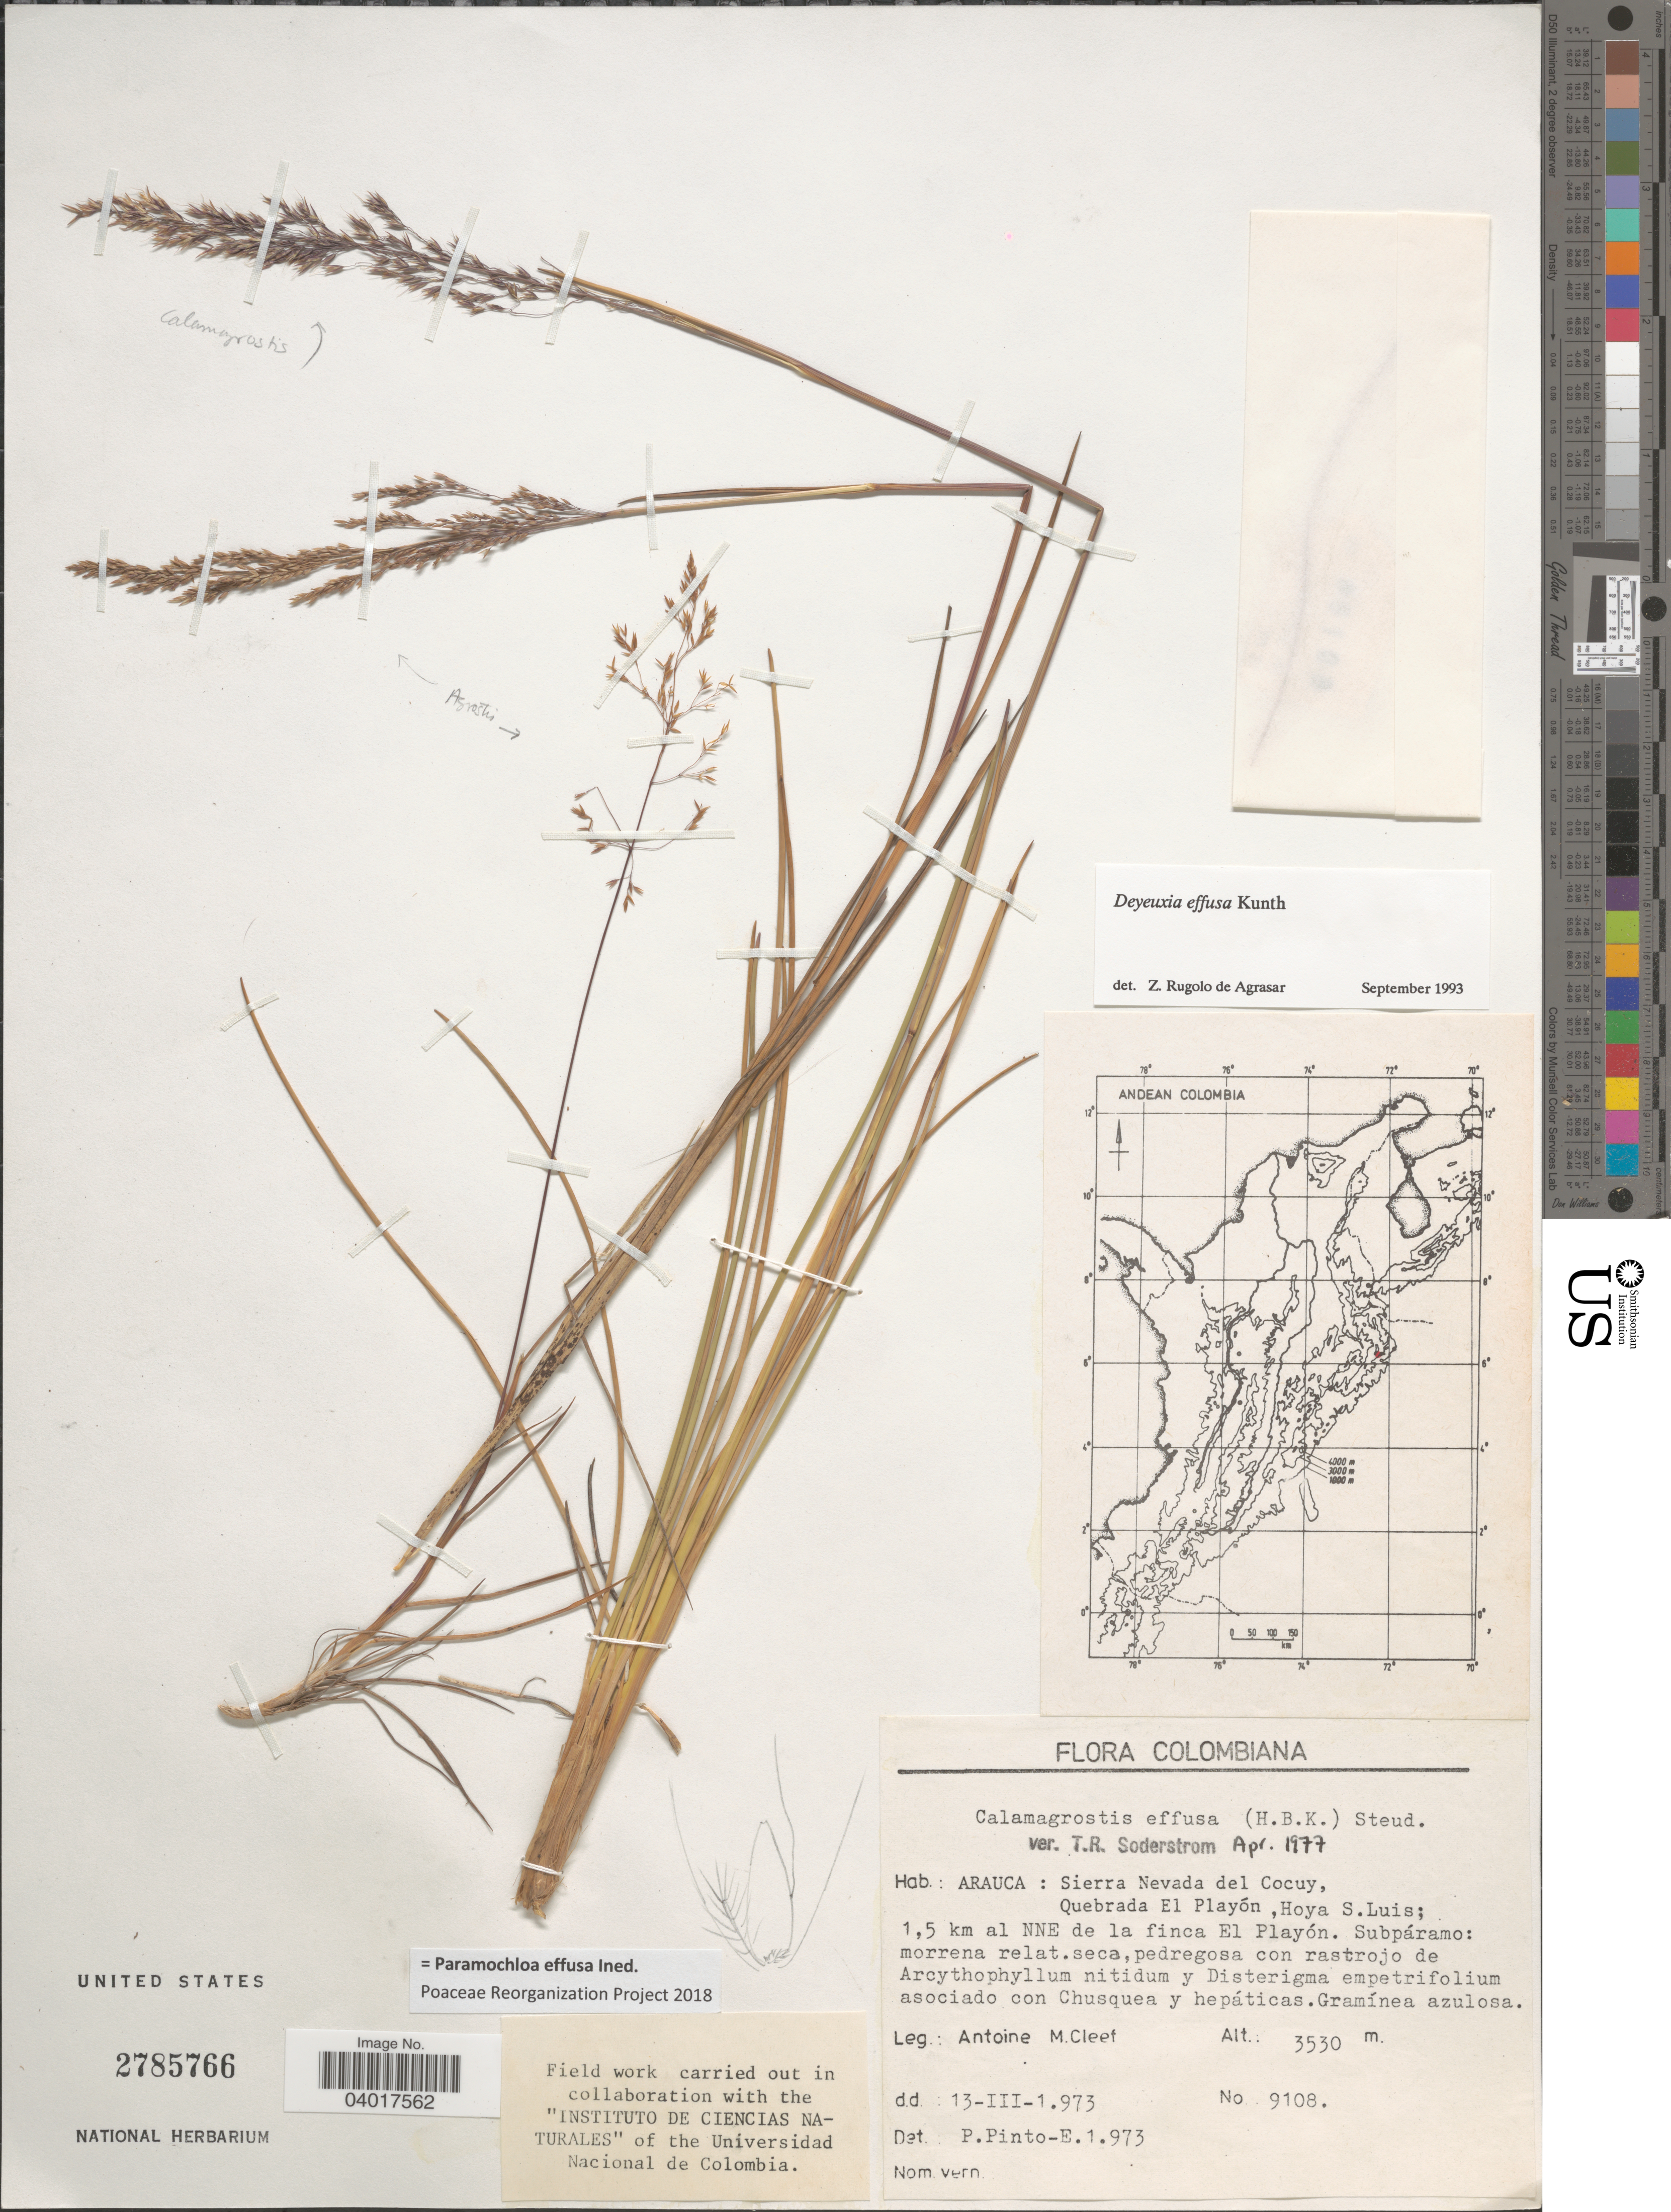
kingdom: Plantae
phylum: Tracheophyta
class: Liliopsida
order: Poales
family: Poaceae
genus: Paramochloa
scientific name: Paramochloa effusa ined.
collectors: A. M. Cleef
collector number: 9108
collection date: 1973-03-13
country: Colombia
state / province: Arauca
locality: Sierra Nevada del Cocuy, Quebrada El Playón, Hoya S. Luis; 1,5 km al NNE de la finca El Playón.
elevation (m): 3530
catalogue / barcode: US 2785766